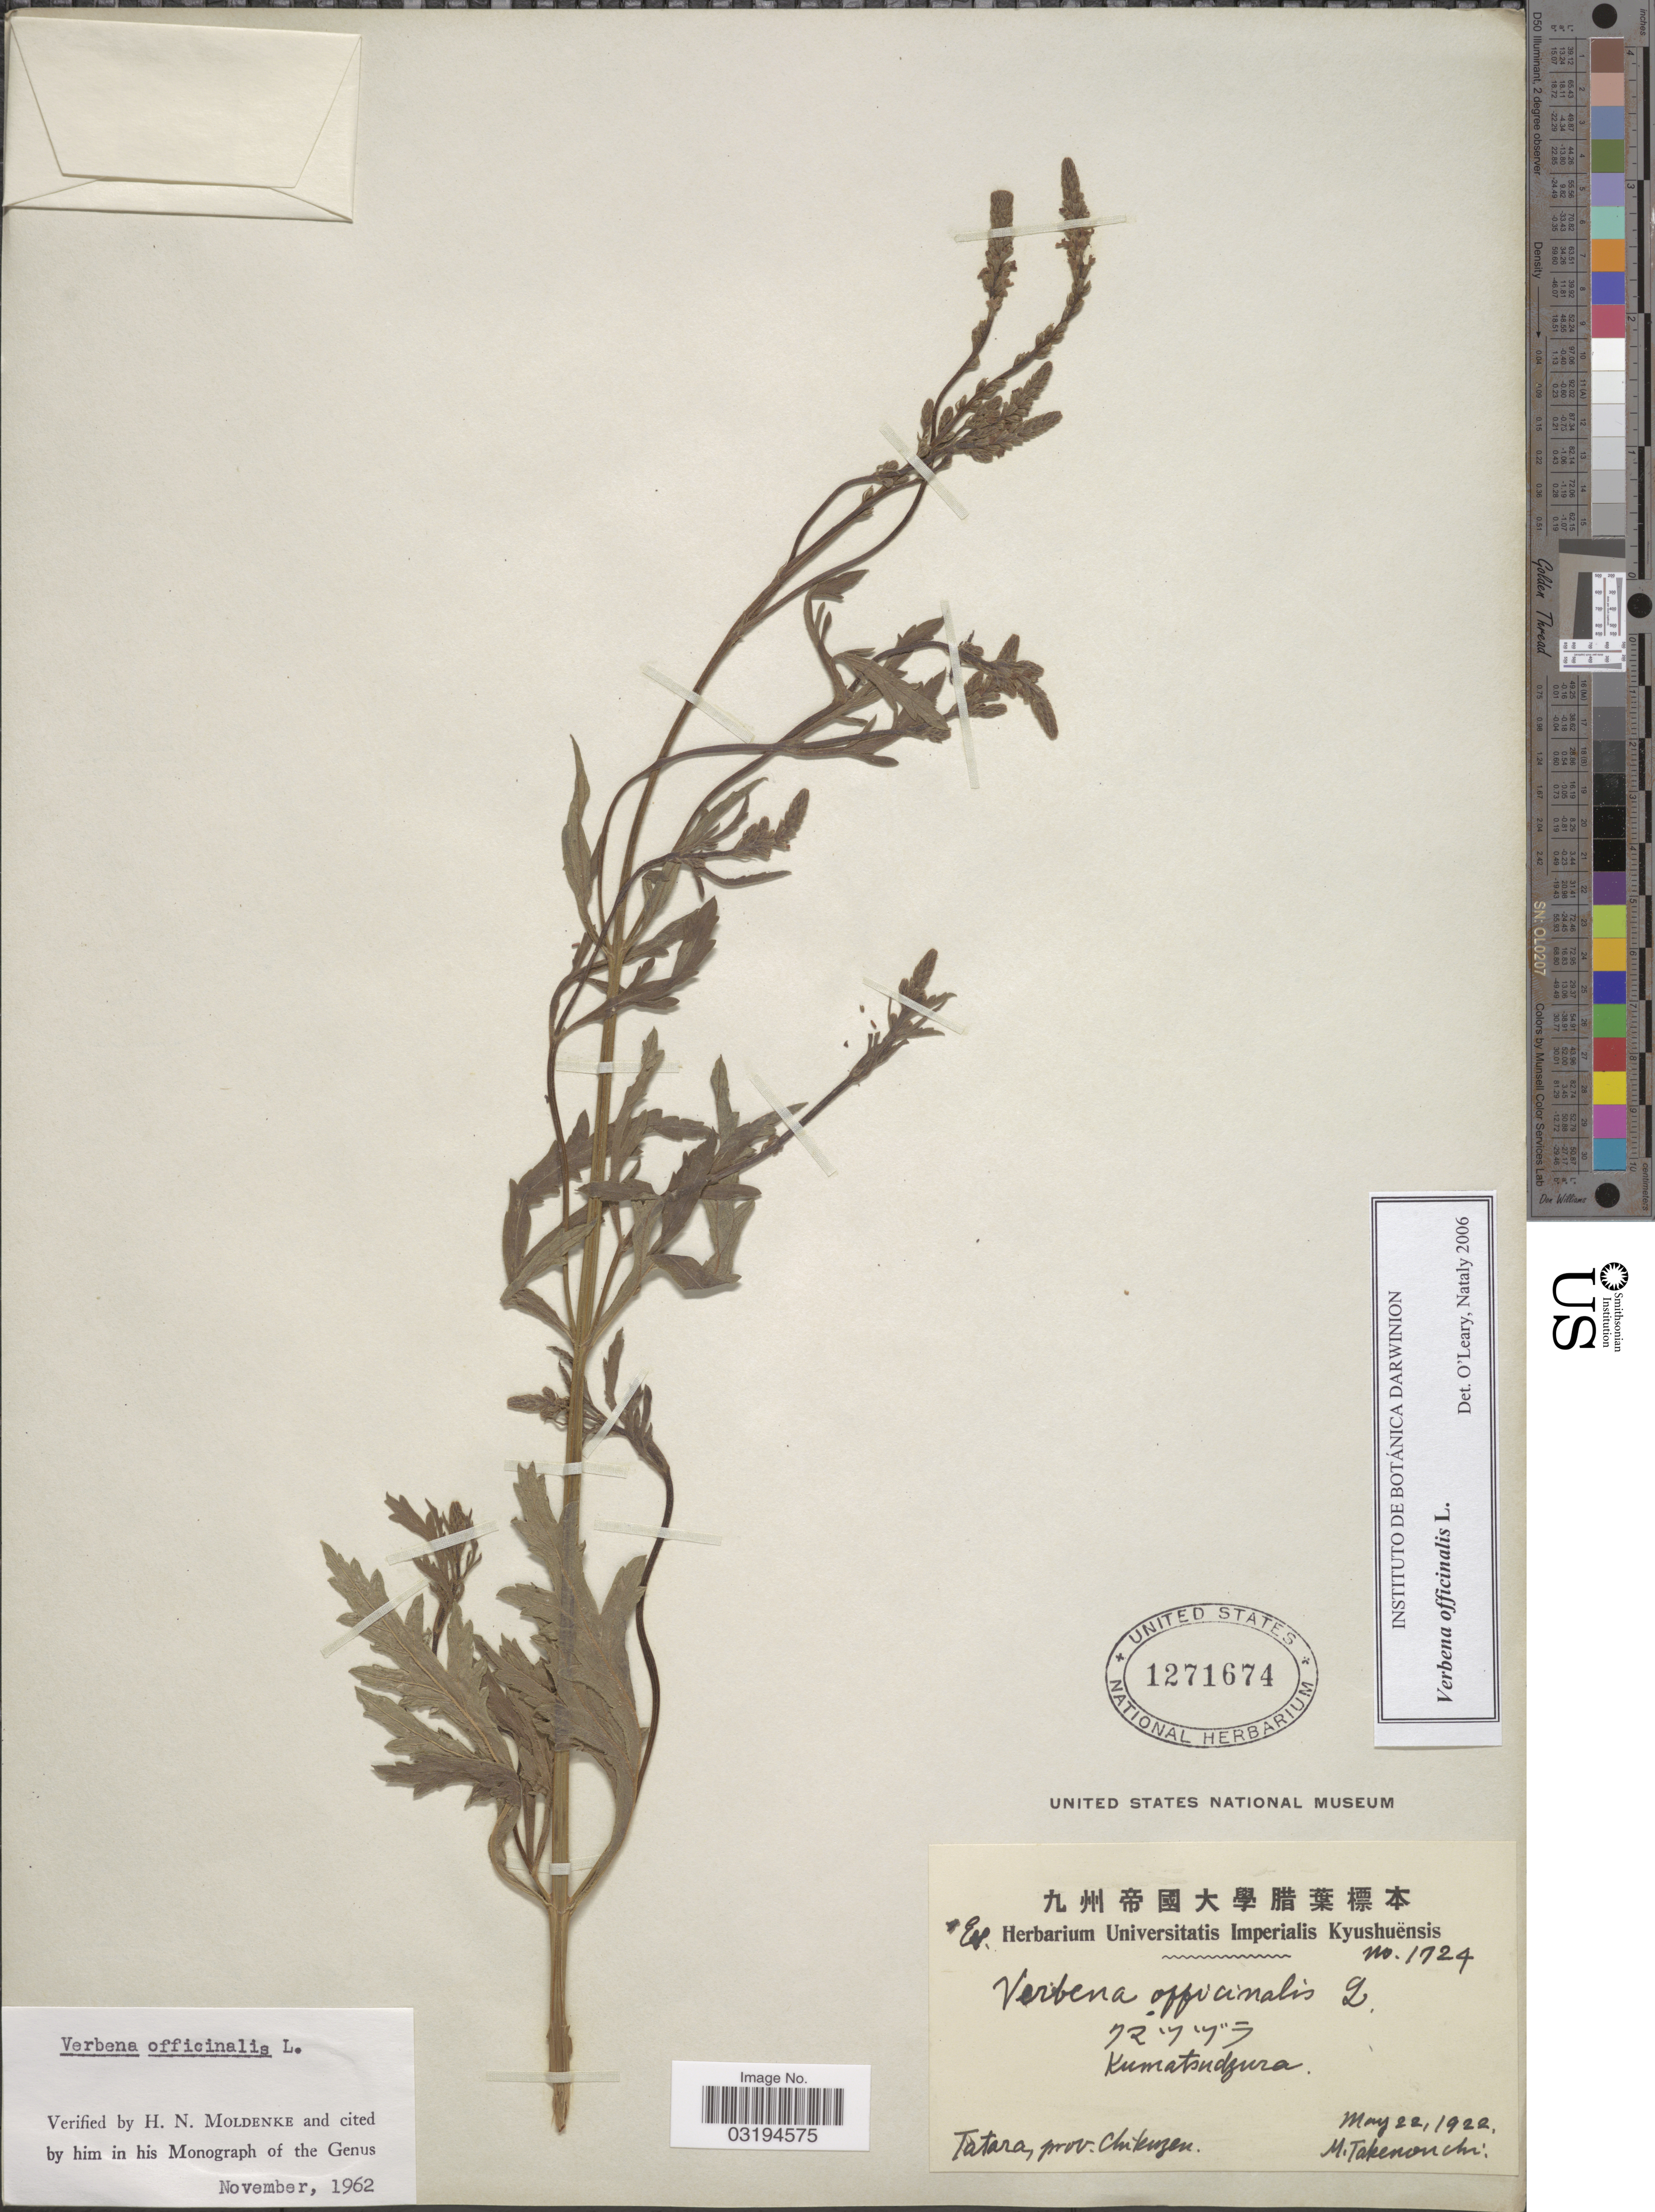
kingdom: Plantae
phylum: Tracheophyta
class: Magnoliopsida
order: Lamiales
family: Verbenaceae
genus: Verbena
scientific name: Verbena officinalis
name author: L.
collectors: M. Takenonchi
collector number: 1724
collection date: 1922-05-22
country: Japan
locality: Kumatsudzura. Tatara, prov. Chikuzen.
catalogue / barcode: US 1271674